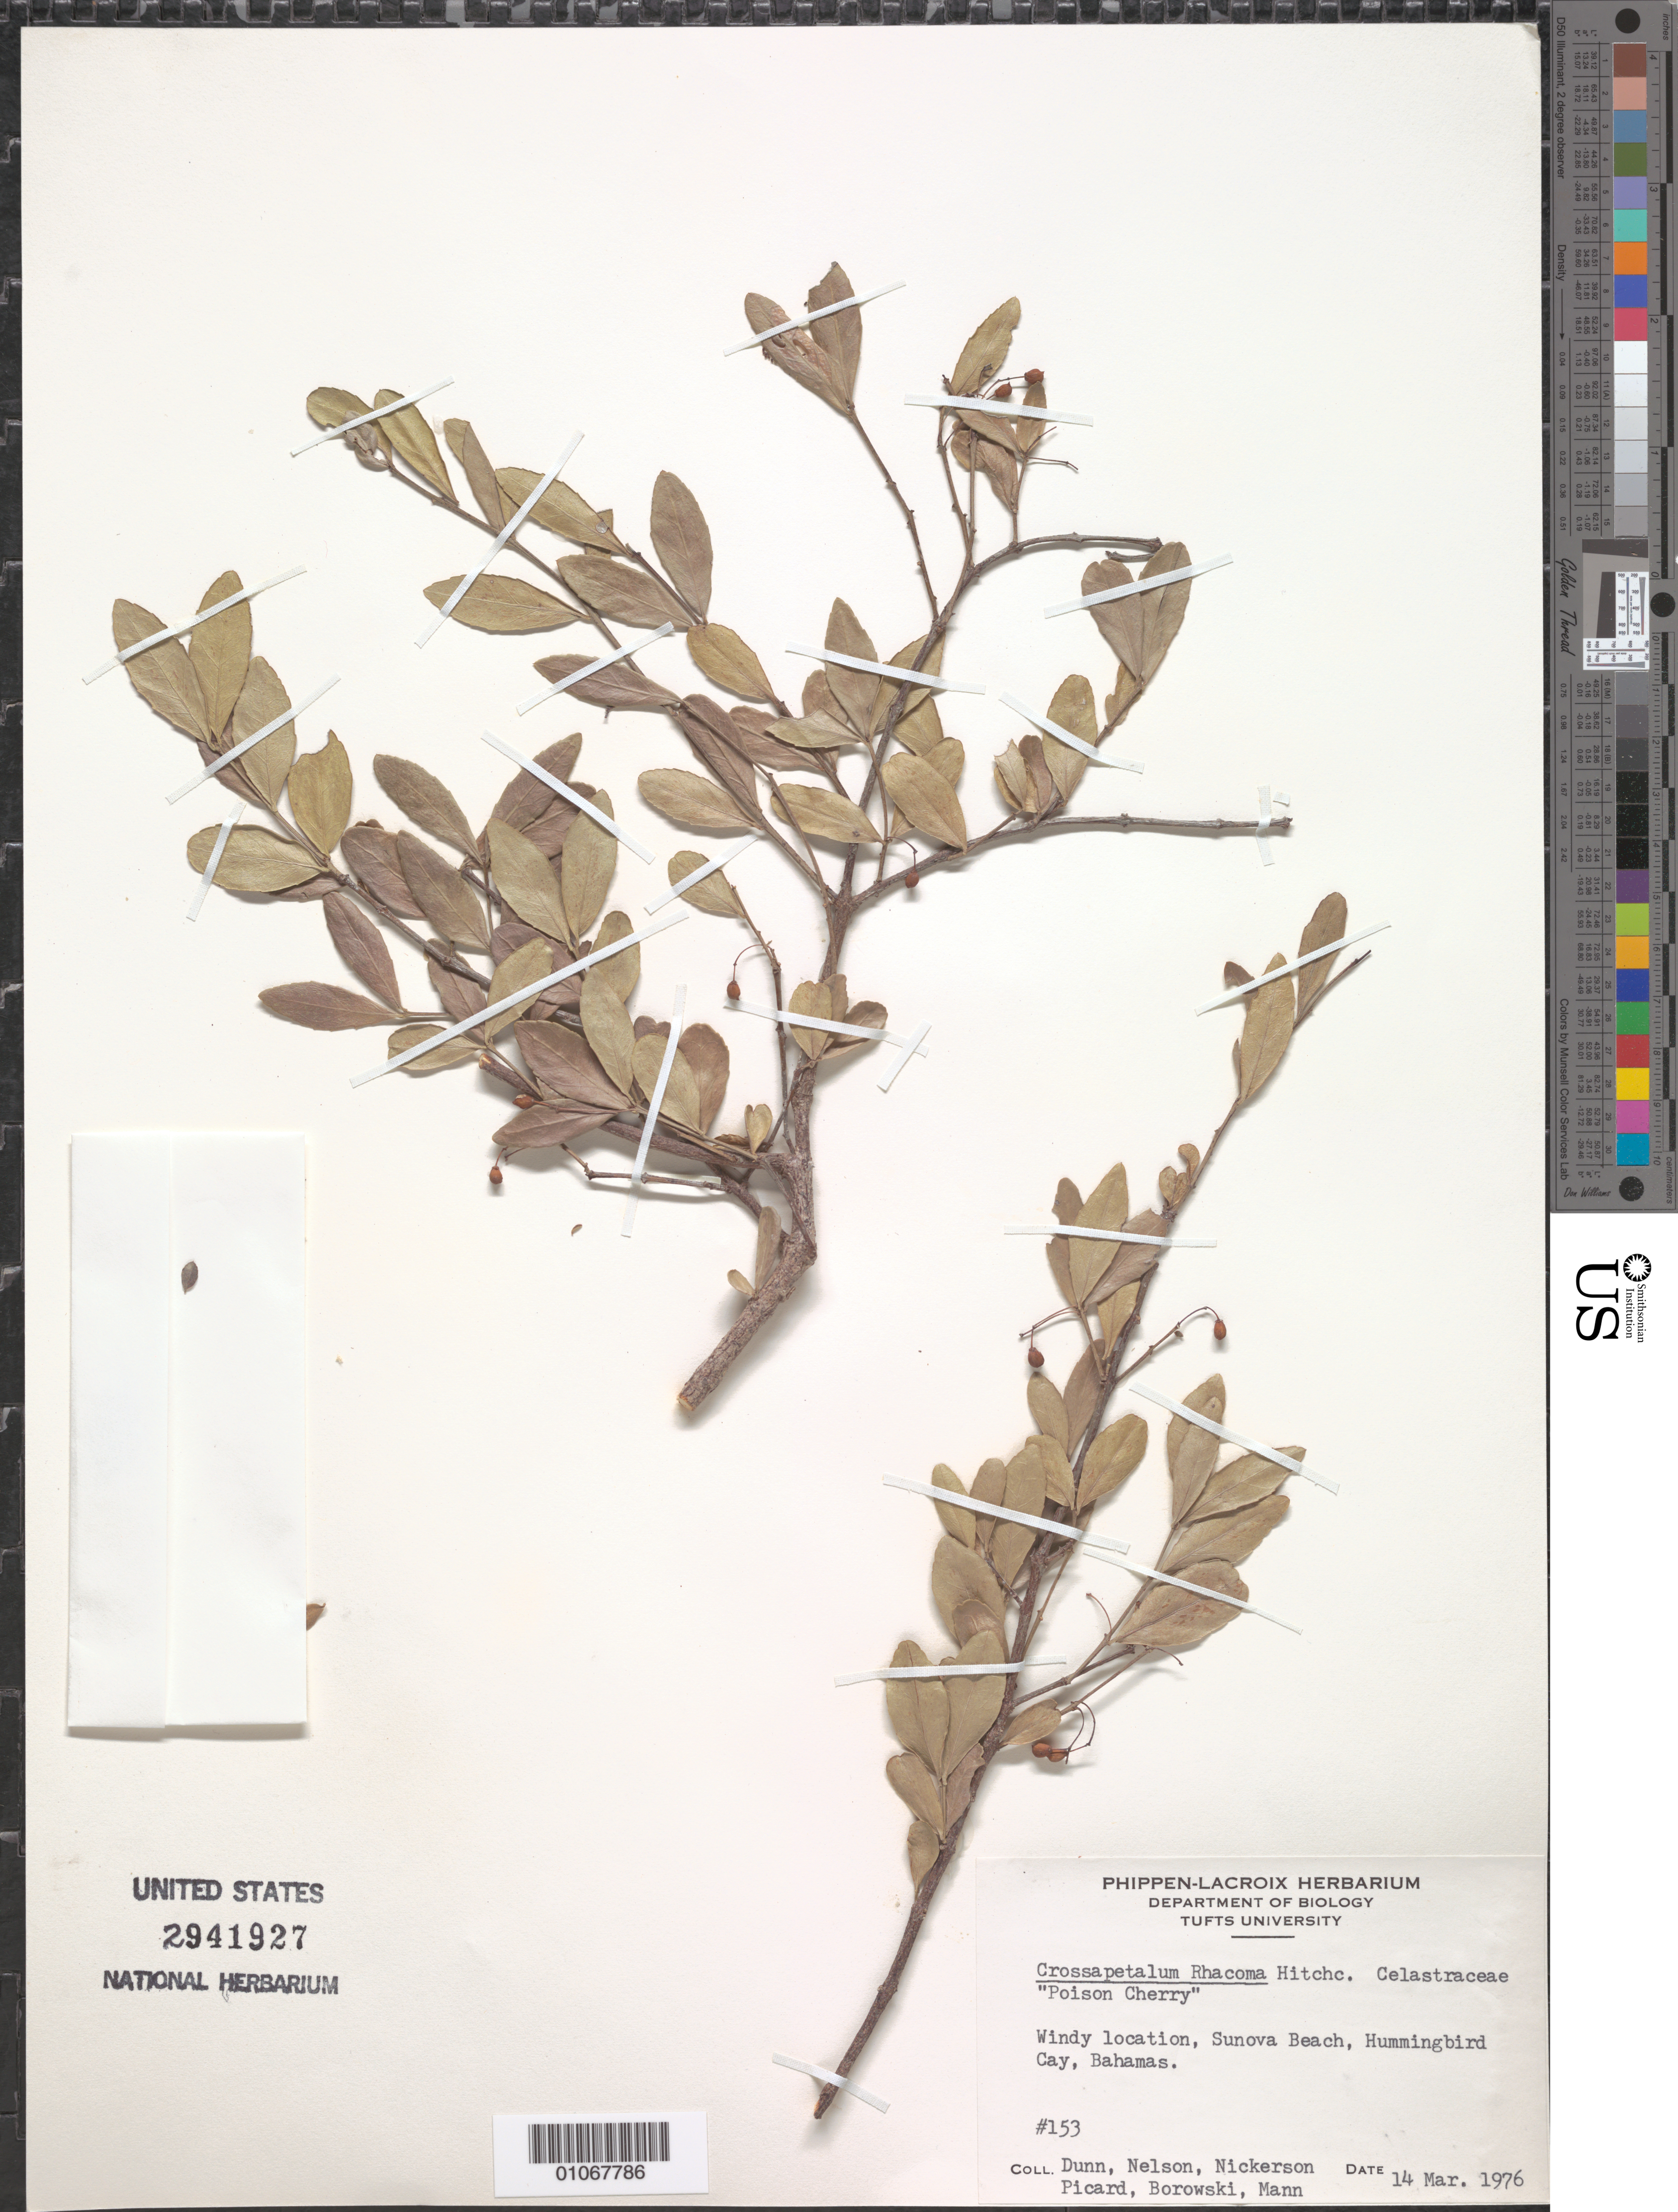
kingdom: Plantae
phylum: Tracheophyta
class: Magnoliopsida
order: Celastrales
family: Celastraceae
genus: Crossopetalum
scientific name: Crossopetalum rhacoma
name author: Crantz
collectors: -- Dunn, Nelson, --, S. Nickerson & M. Picard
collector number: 153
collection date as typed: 14 Mar 1976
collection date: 1976-03-14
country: Bahamas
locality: Windy location, Sunova beach, Hummingbird cay.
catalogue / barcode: US 2941927